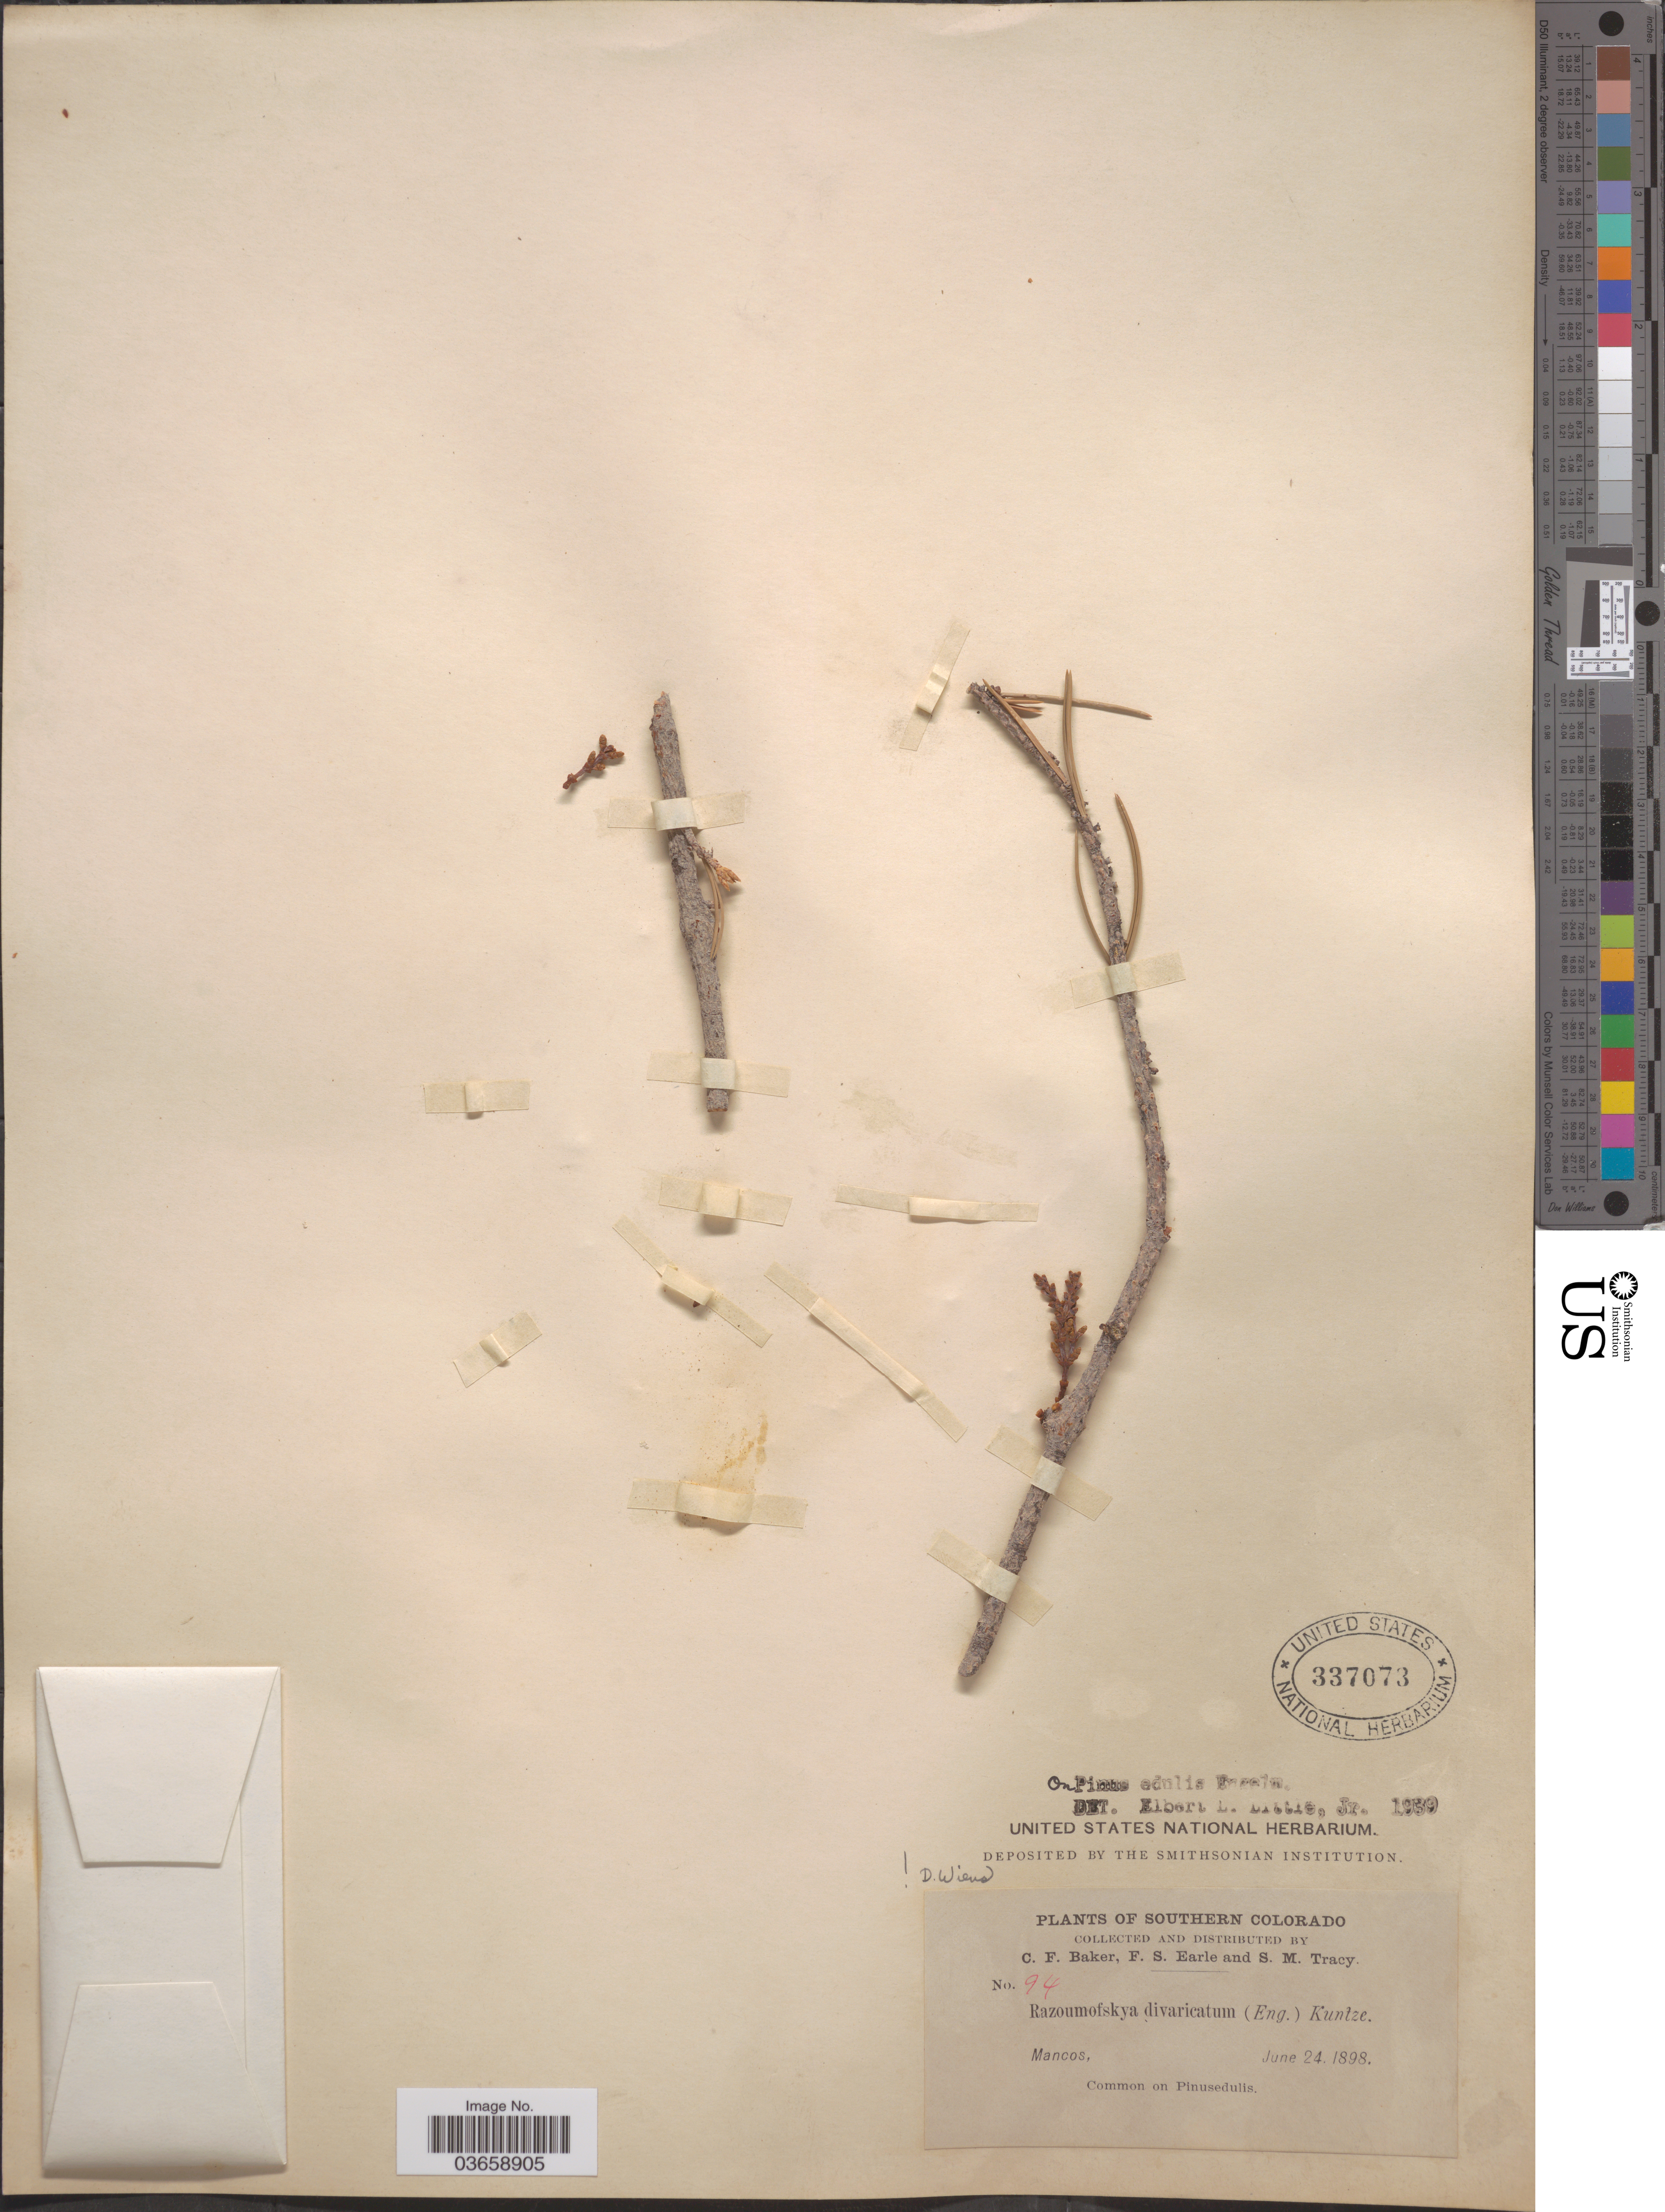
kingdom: Plantae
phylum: Tracheophyta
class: Magnoliopsida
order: Santalales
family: Viscaceae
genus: Arceuthobium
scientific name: Arceuthobium campylopodum f. divaricatum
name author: (Engelm.) L.S. Gill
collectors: C. F. Baker, F. S. Earle & S. M. Tracy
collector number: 94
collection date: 1898-06-24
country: United States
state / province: Colorado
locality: Southern Colorado. Mancos.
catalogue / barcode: US 337073